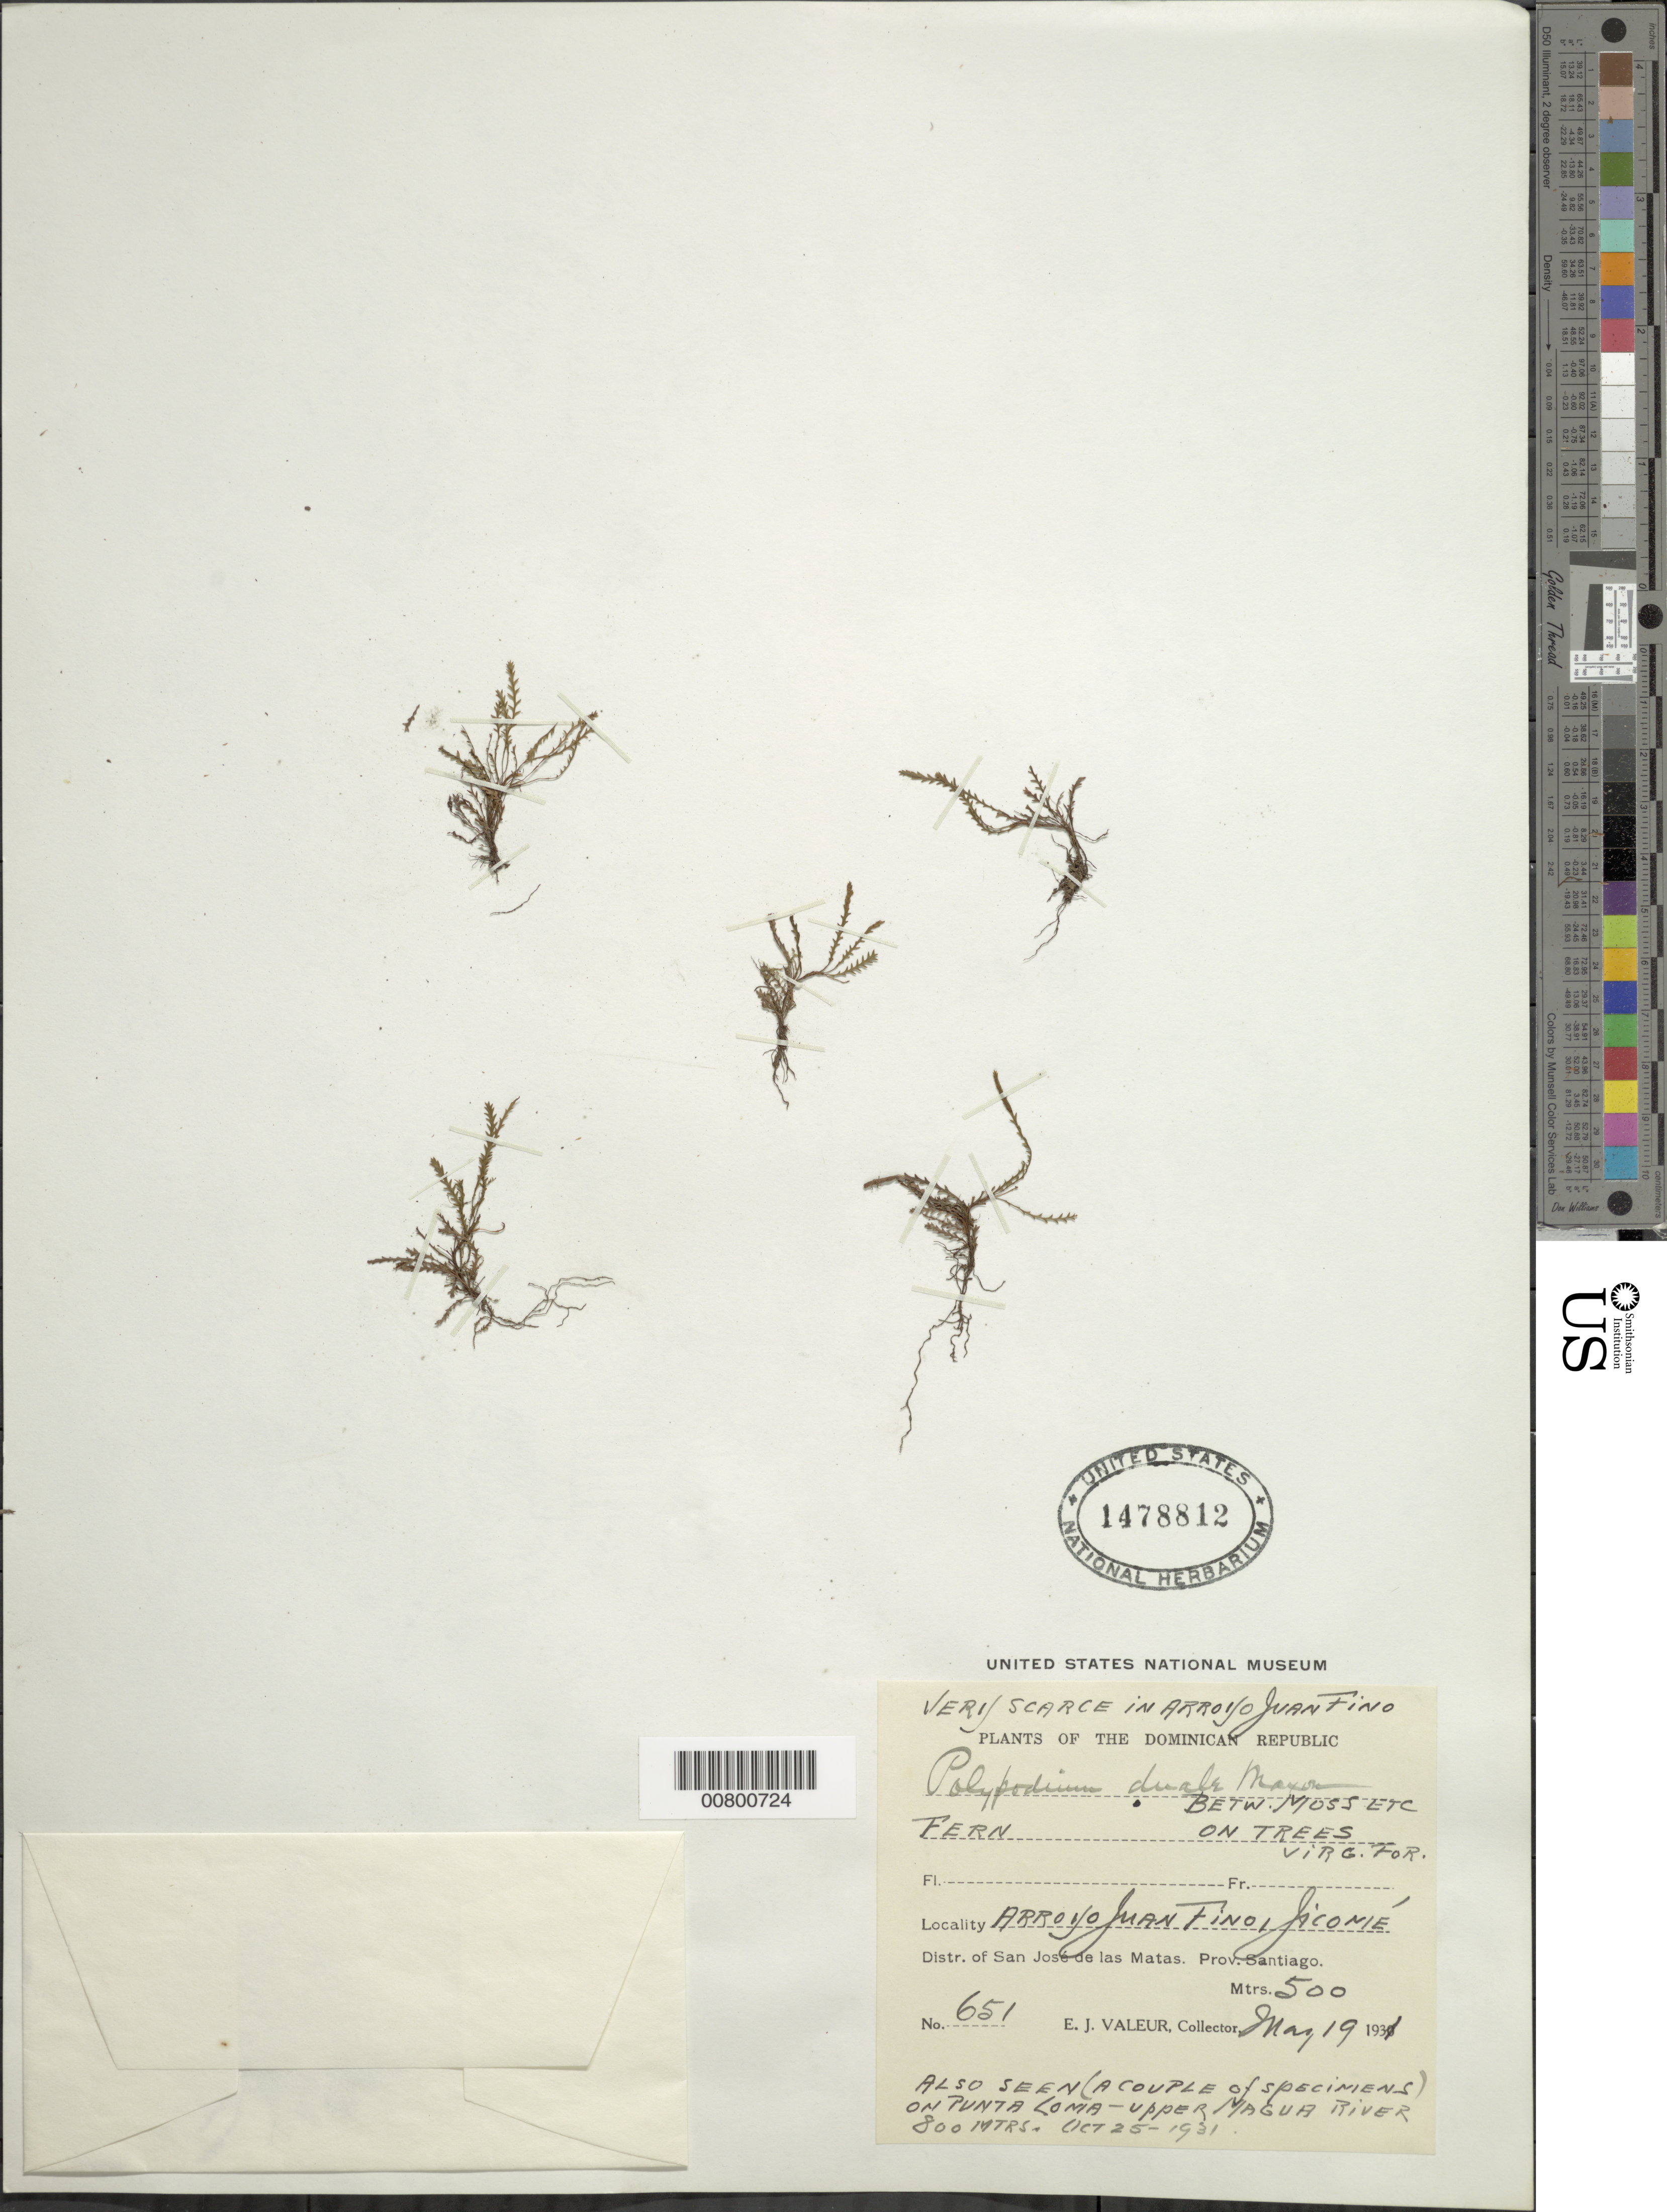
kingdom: Plantae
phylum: Tracheophyta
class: Polypodiopsida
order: Polypodiales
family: Polypodiaceae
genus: Cochlidium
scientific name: Cochlidium serrulatum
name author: (Sw.) L.E. Bishop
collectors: E. Valeur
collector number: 651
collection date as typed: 19 May 1931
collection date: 1931-05-19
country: Dominican Republic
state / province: Santiago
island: Hispaniola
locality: Dist. San José de las matas, Arroyo Juan Fino, Jiconié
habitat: Virgin forest, between moss etc. on trees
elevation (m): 500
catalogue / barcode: US 1478812